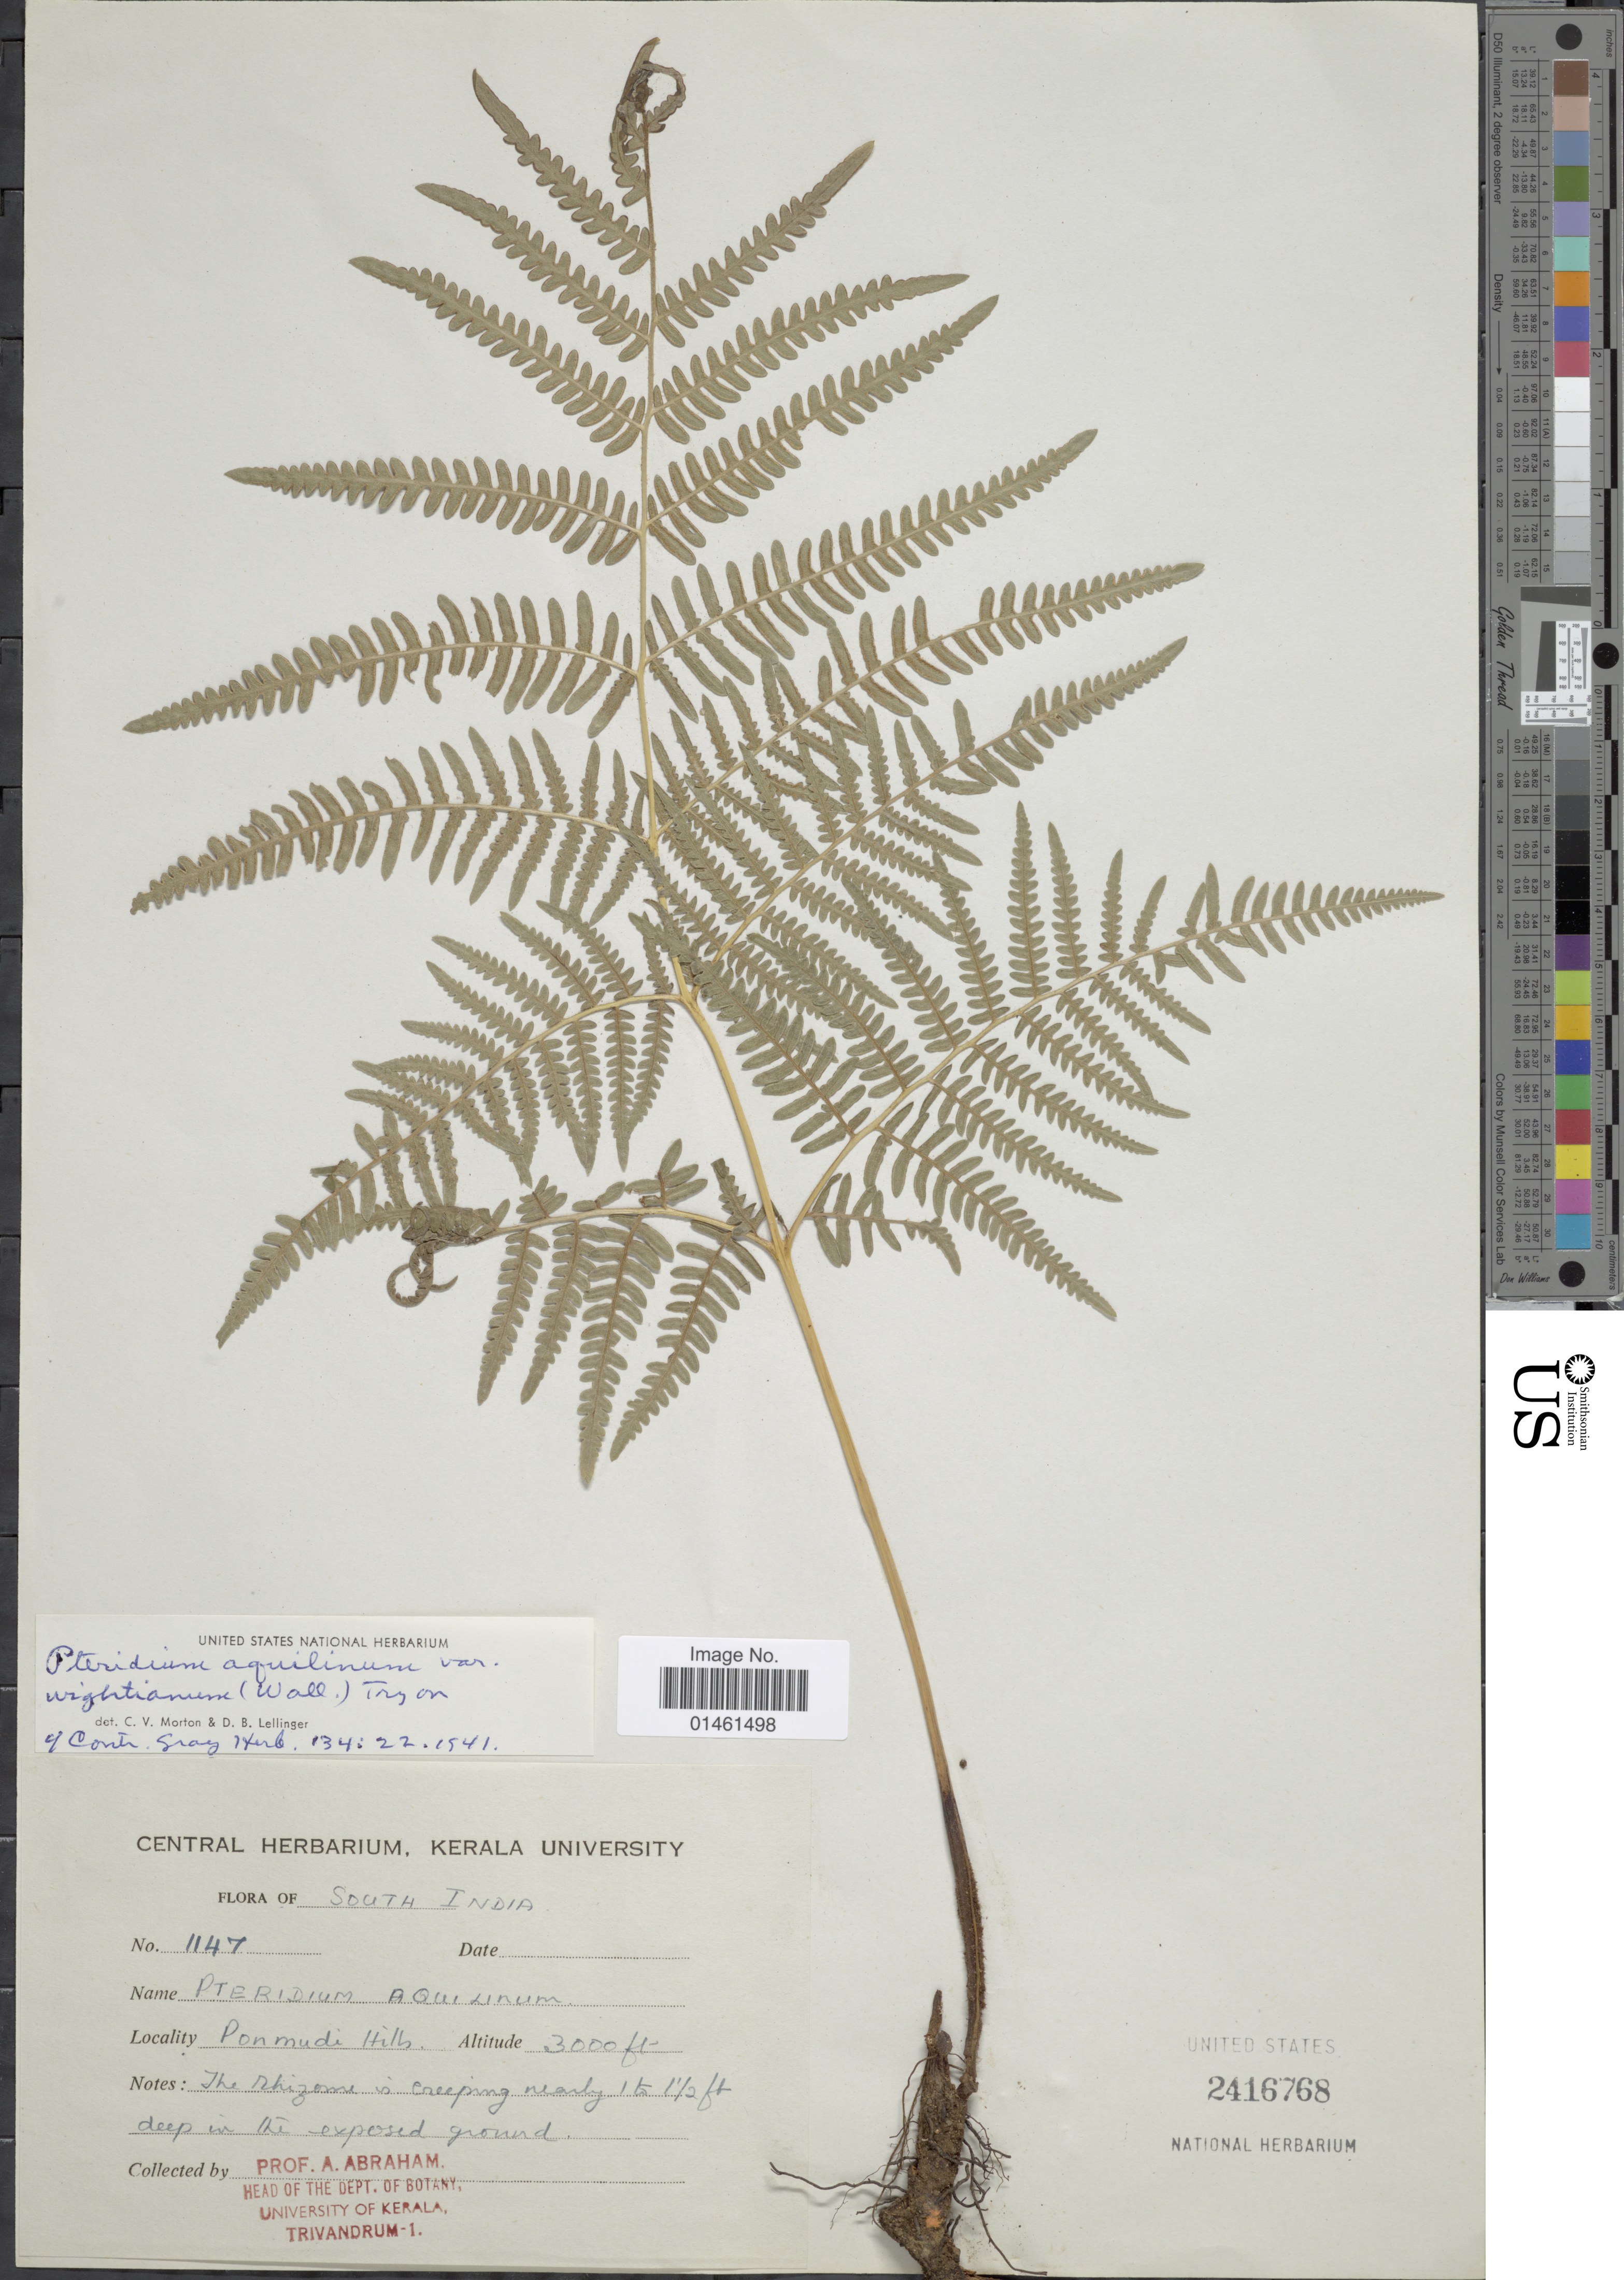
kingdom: Plantae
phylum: Tracheophyta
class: Polypodiopsida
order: Polypodiales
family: Dennstaedtiaceae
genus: Pteridium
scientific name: Pteridium aquilinum var. wightianum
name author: (J. Agardh) R.M. Tryon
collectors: A. Abraham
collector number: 1147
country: India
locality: South India, Ponmudi hills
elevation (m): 914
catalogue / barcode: US 2416768